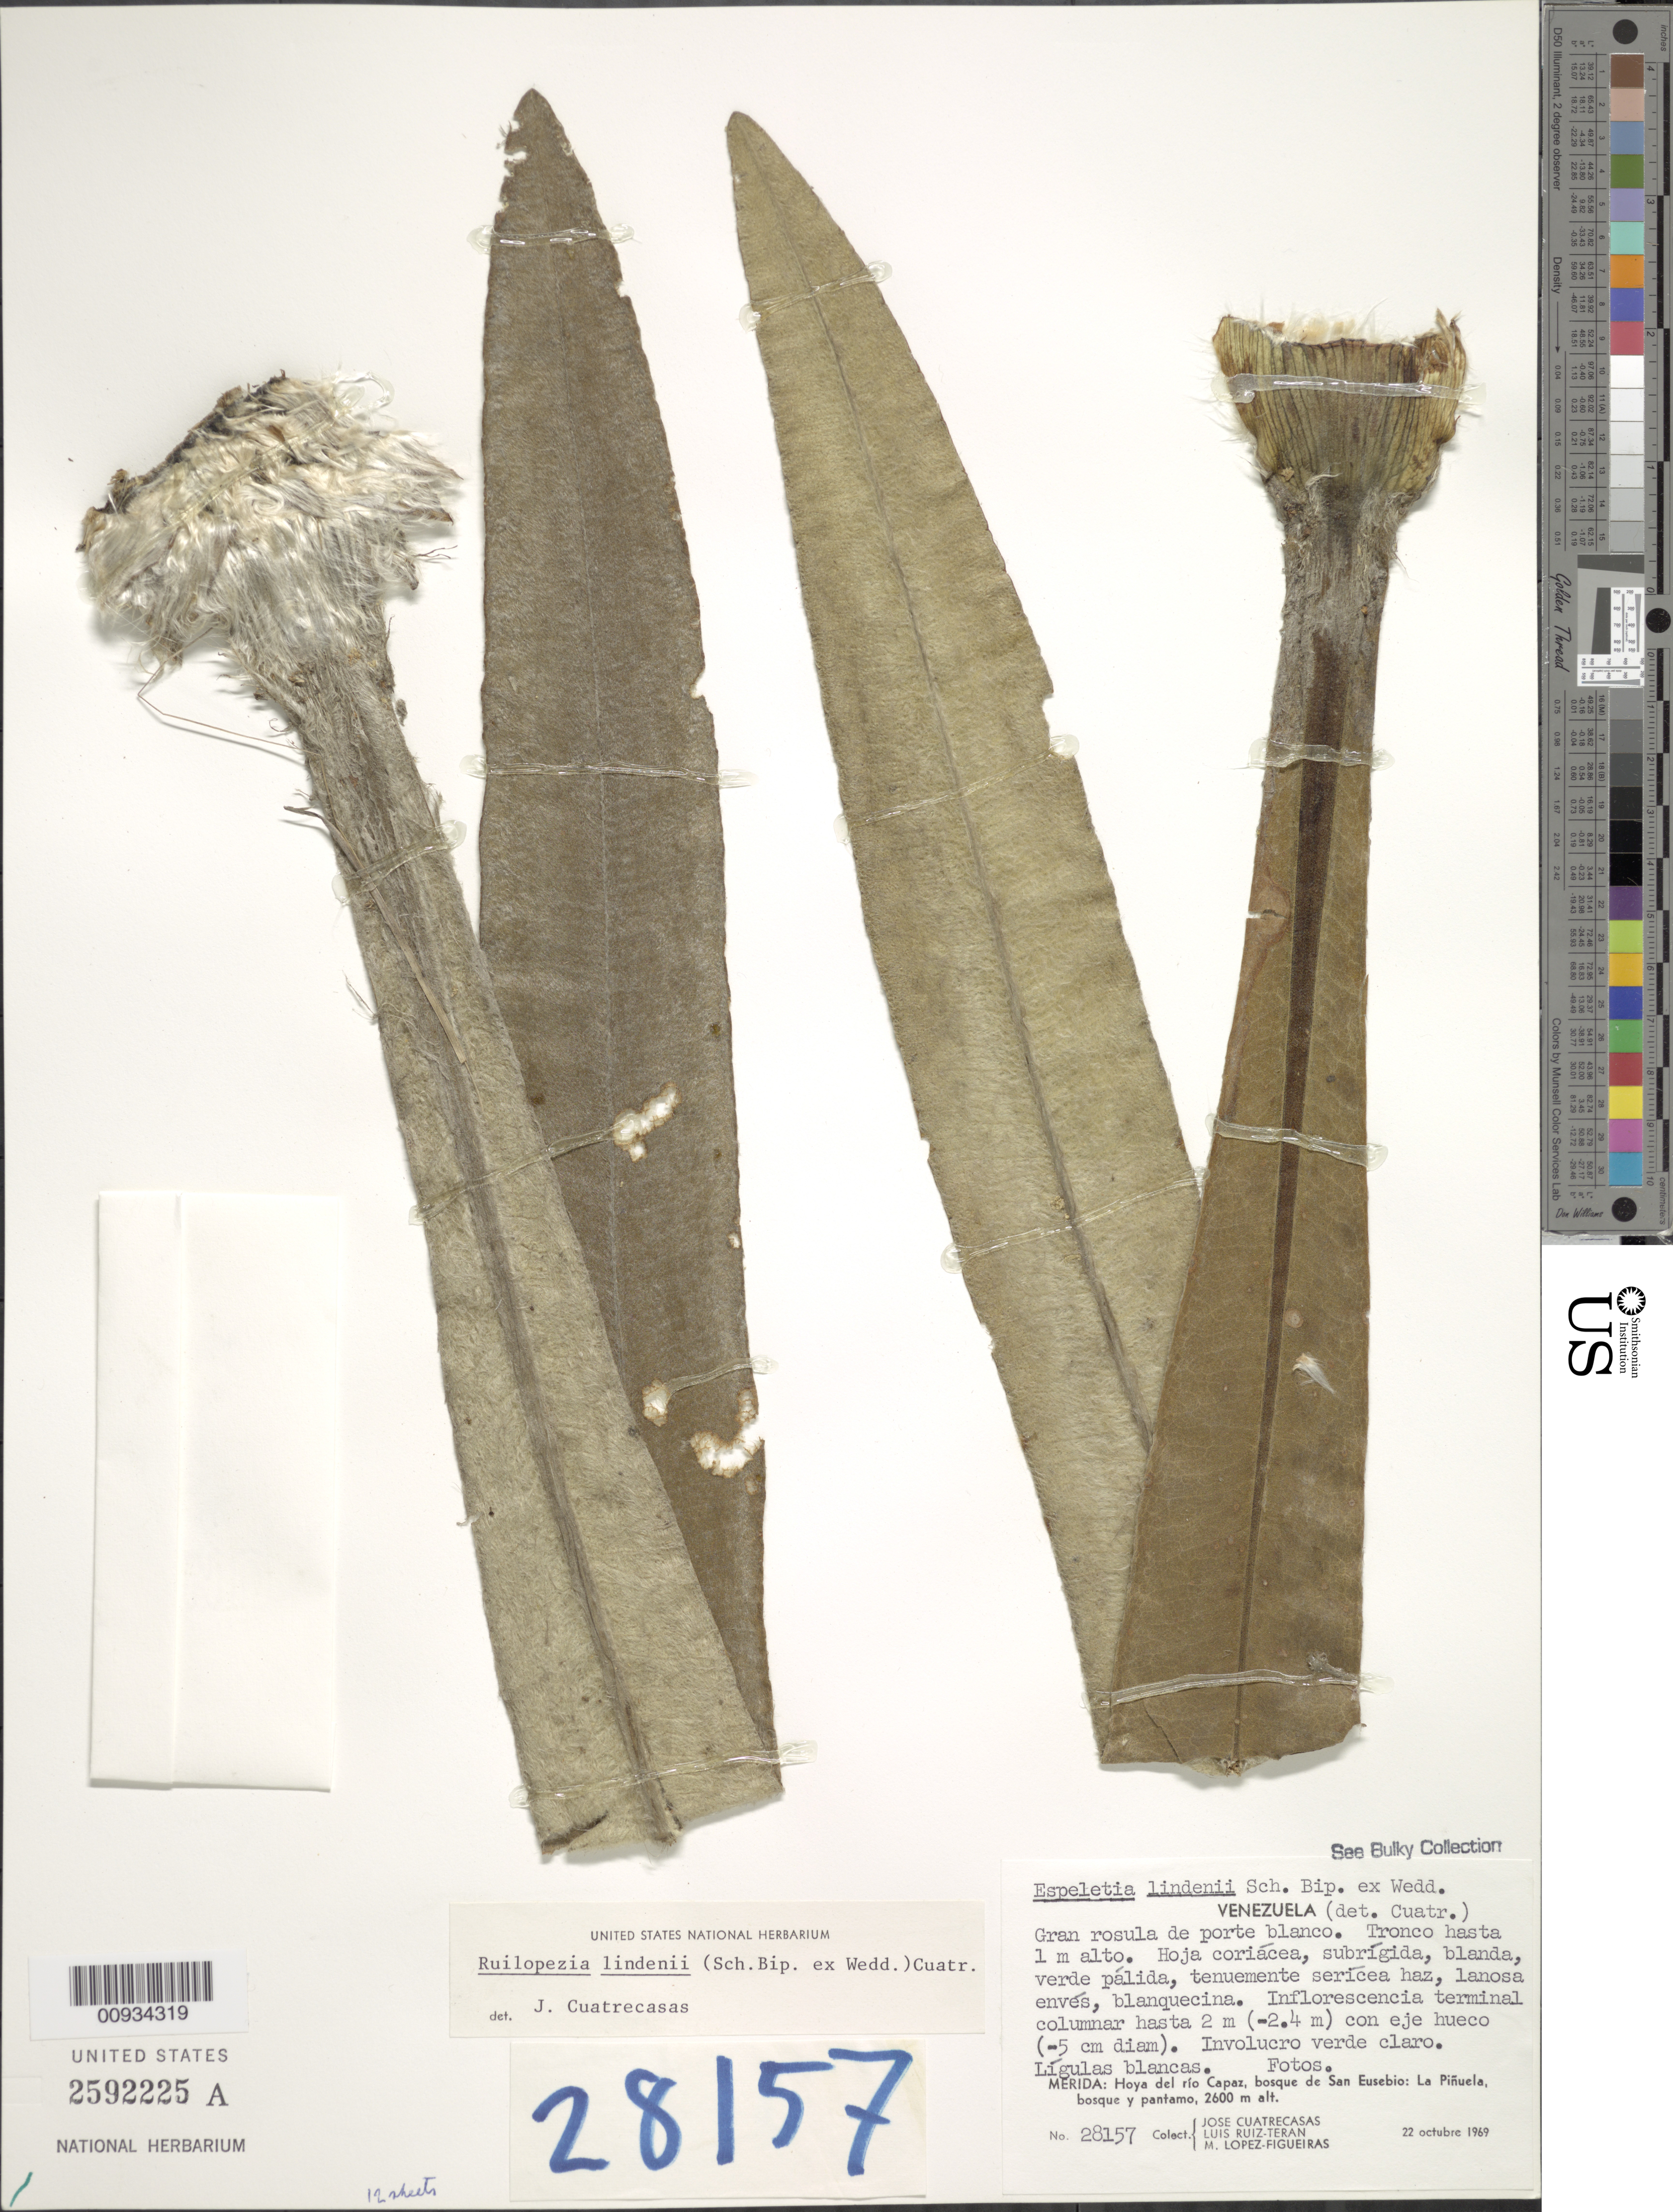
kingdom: Plantae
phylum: Tracheophyta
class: Magnoliopsida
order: Asterales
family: Asteraceae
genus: Ruilopezia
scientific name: Ruilopezia lindenii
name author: (Sch. Bip. ex Wedd.) Cuatrec.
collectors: J. Cuatrecasas, L. Teran & M. López Figueiras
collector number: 28157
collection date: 1969-10-22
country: Venezuela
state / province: Mérida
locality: Hoya del rio Capaz, bosque de San Eusebio, La Pinuela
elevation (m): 2600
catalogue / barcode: US 2592225A